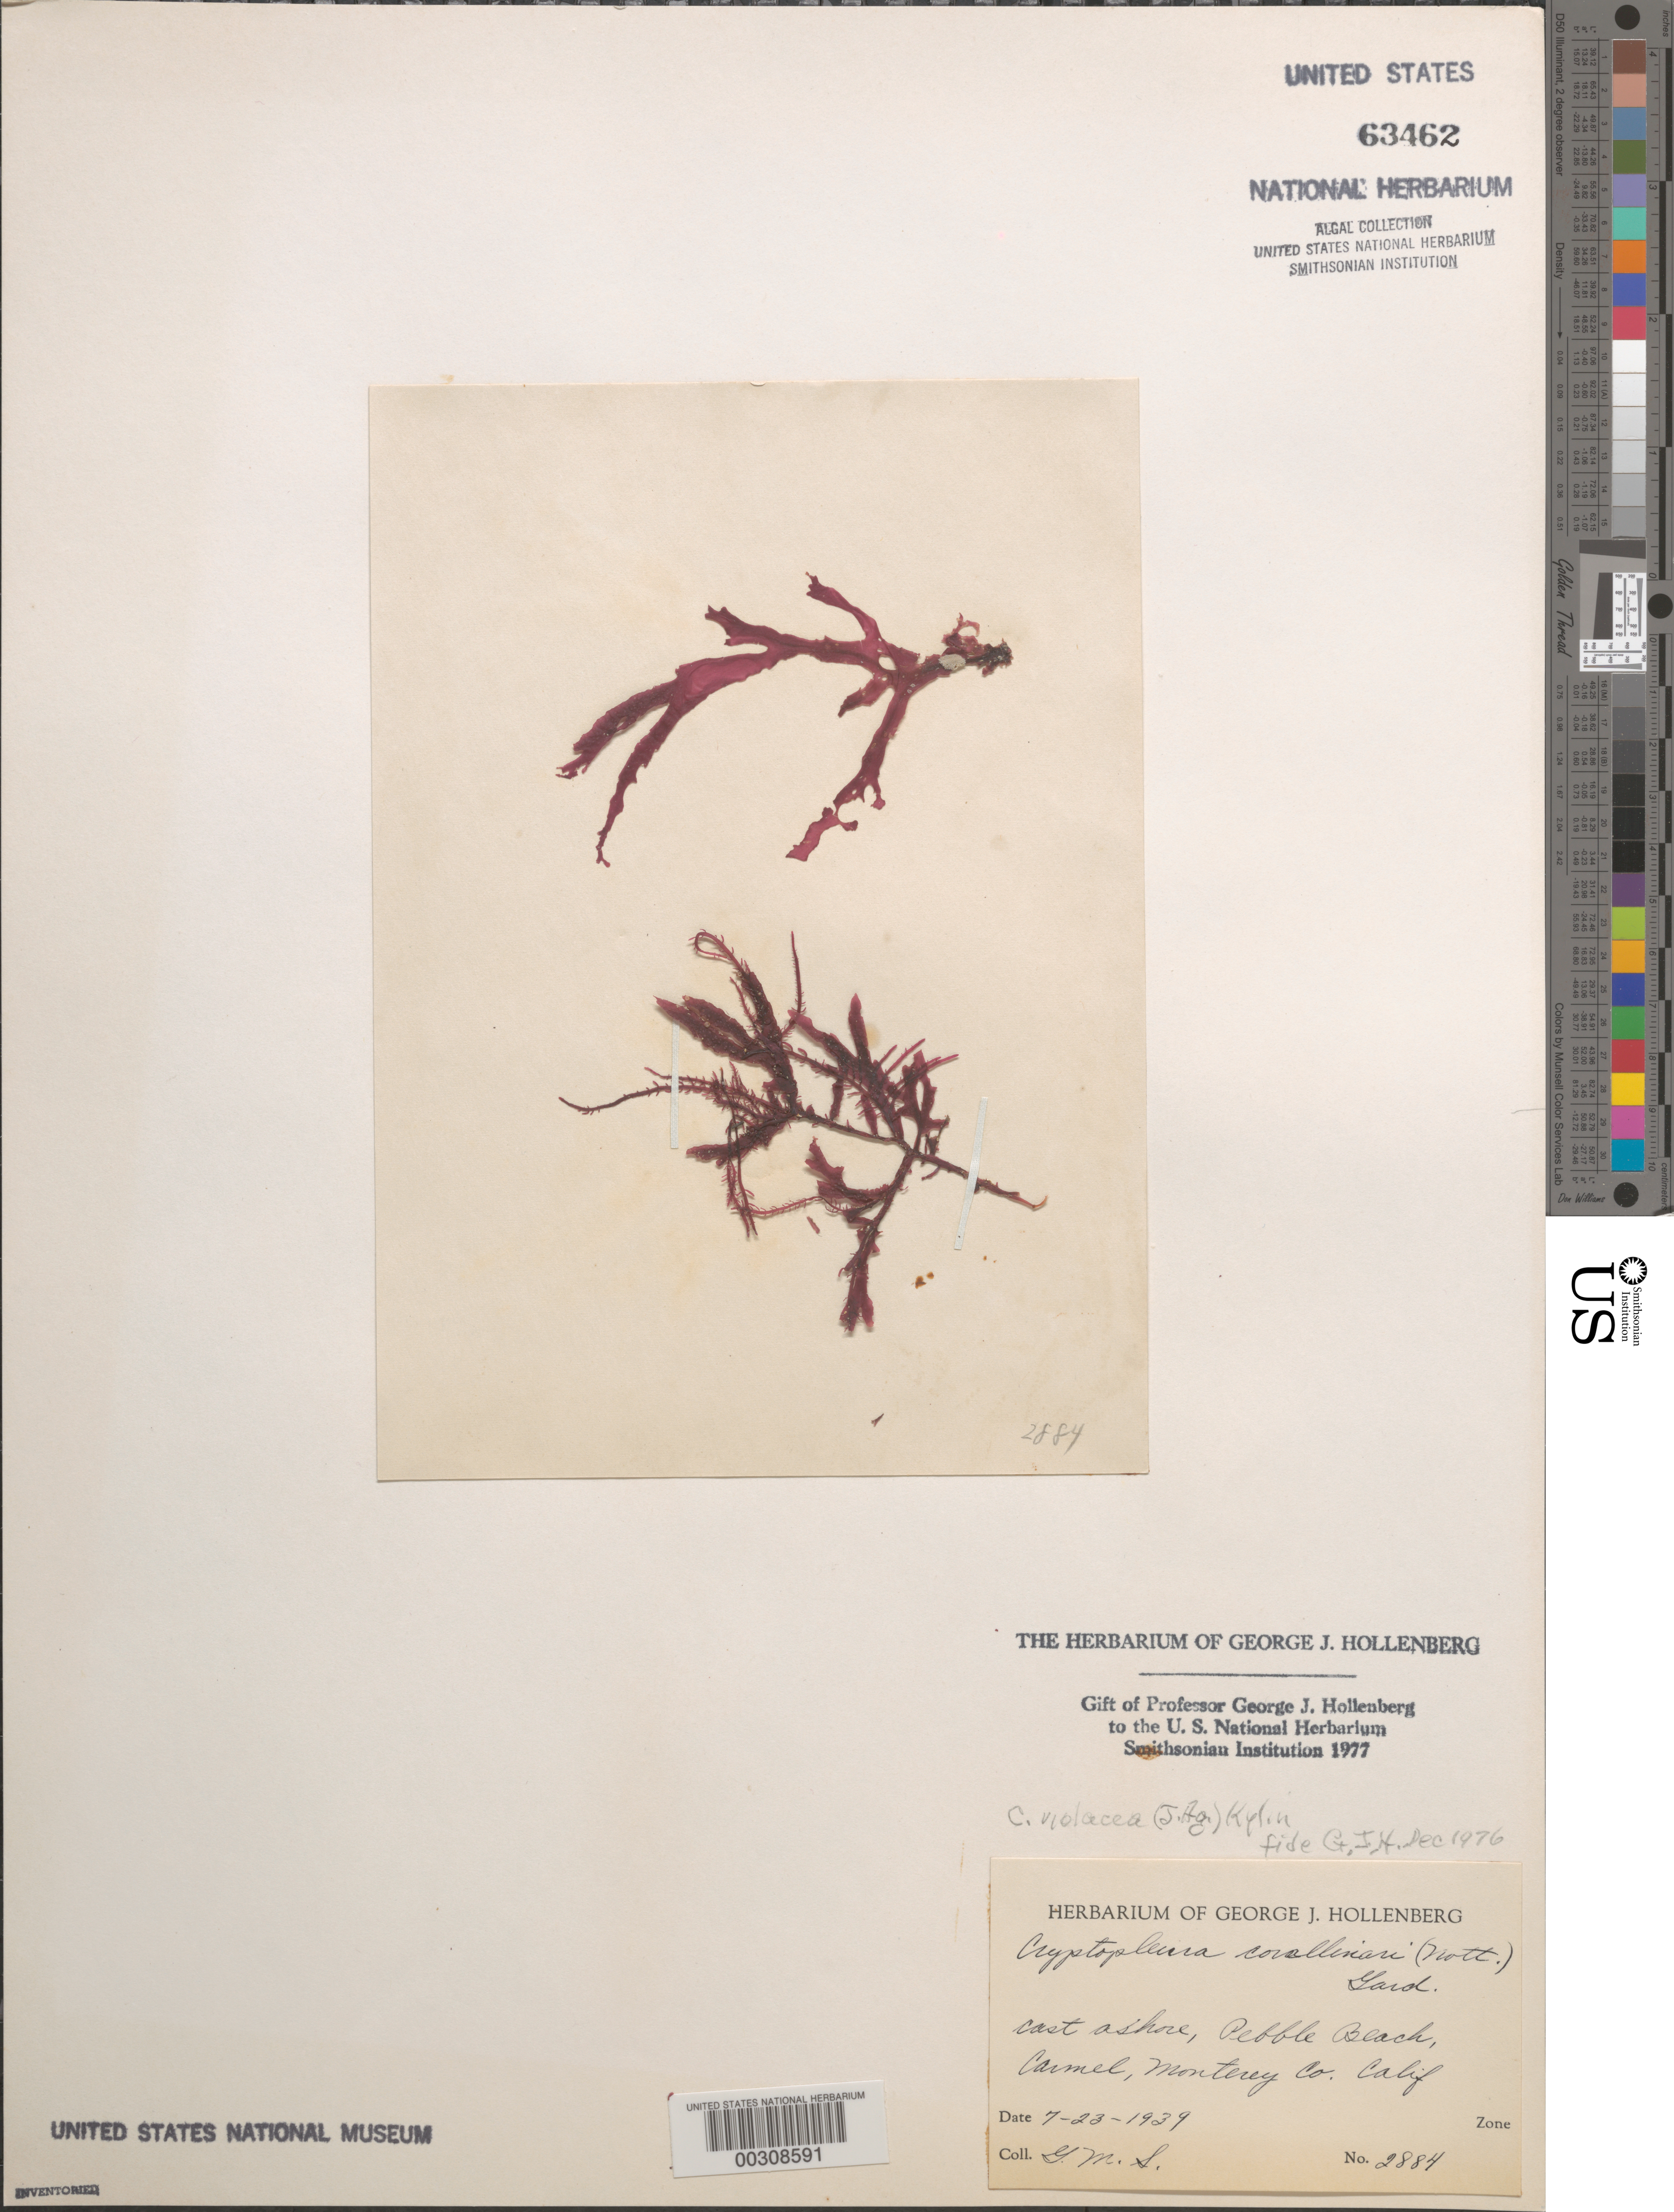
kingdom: Plantae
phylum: Rhodophyta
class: Florideophyceae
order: Ceramiales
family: Delesseriaceae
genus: Cryptopleura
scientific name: Cryptopleura violacea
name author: (J. Ag.) Kylin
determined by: Hollenberg, George J.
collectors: G. M. Smith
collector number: Gms 2884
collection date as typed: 23 Jul 1939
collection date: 1939-07-23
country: United States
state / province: California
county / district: Monterey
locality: Pebble Beach, Carmel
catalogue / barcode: US 63462